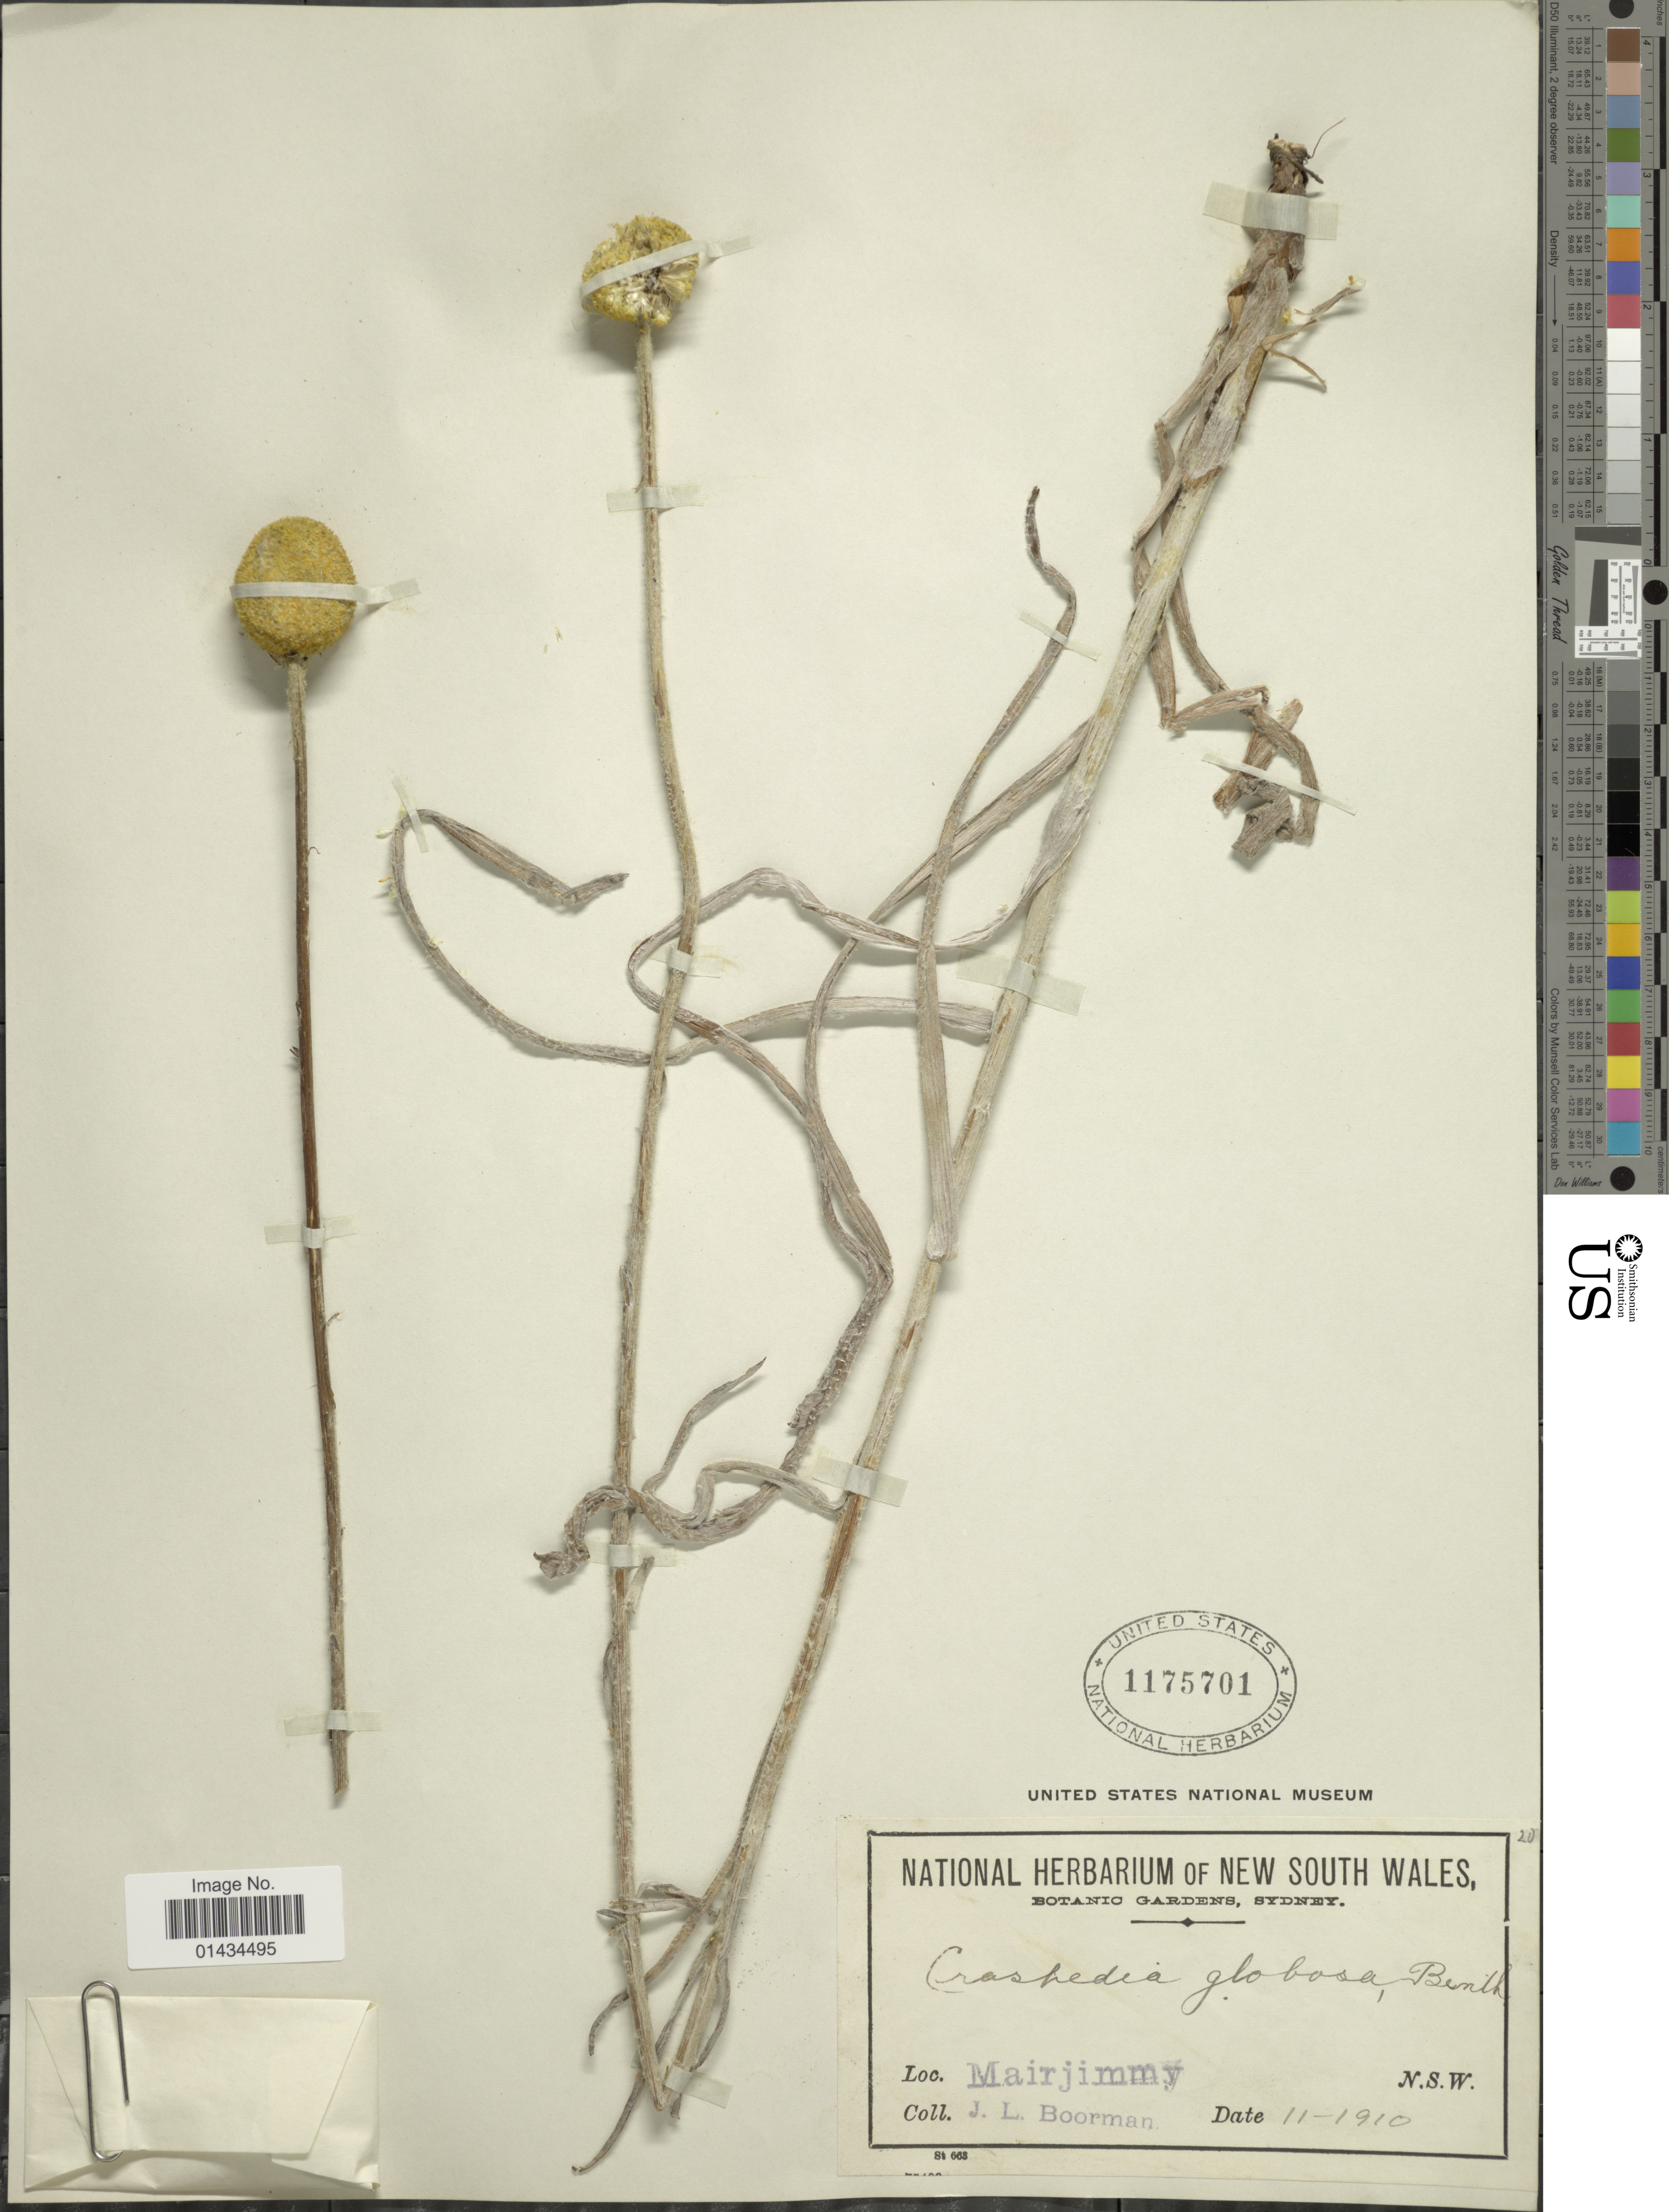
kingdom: Plantae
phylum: Tracheophyta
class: Magnoliopsida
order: Asterales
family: Asteraceae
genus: Craspedia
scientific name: Craspedia globosa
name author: (Benth.) Benth.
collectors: J. Boorman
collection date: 1910-11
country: Australia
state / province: New South Wales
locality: Mairjimmy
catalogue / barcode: US 1175701